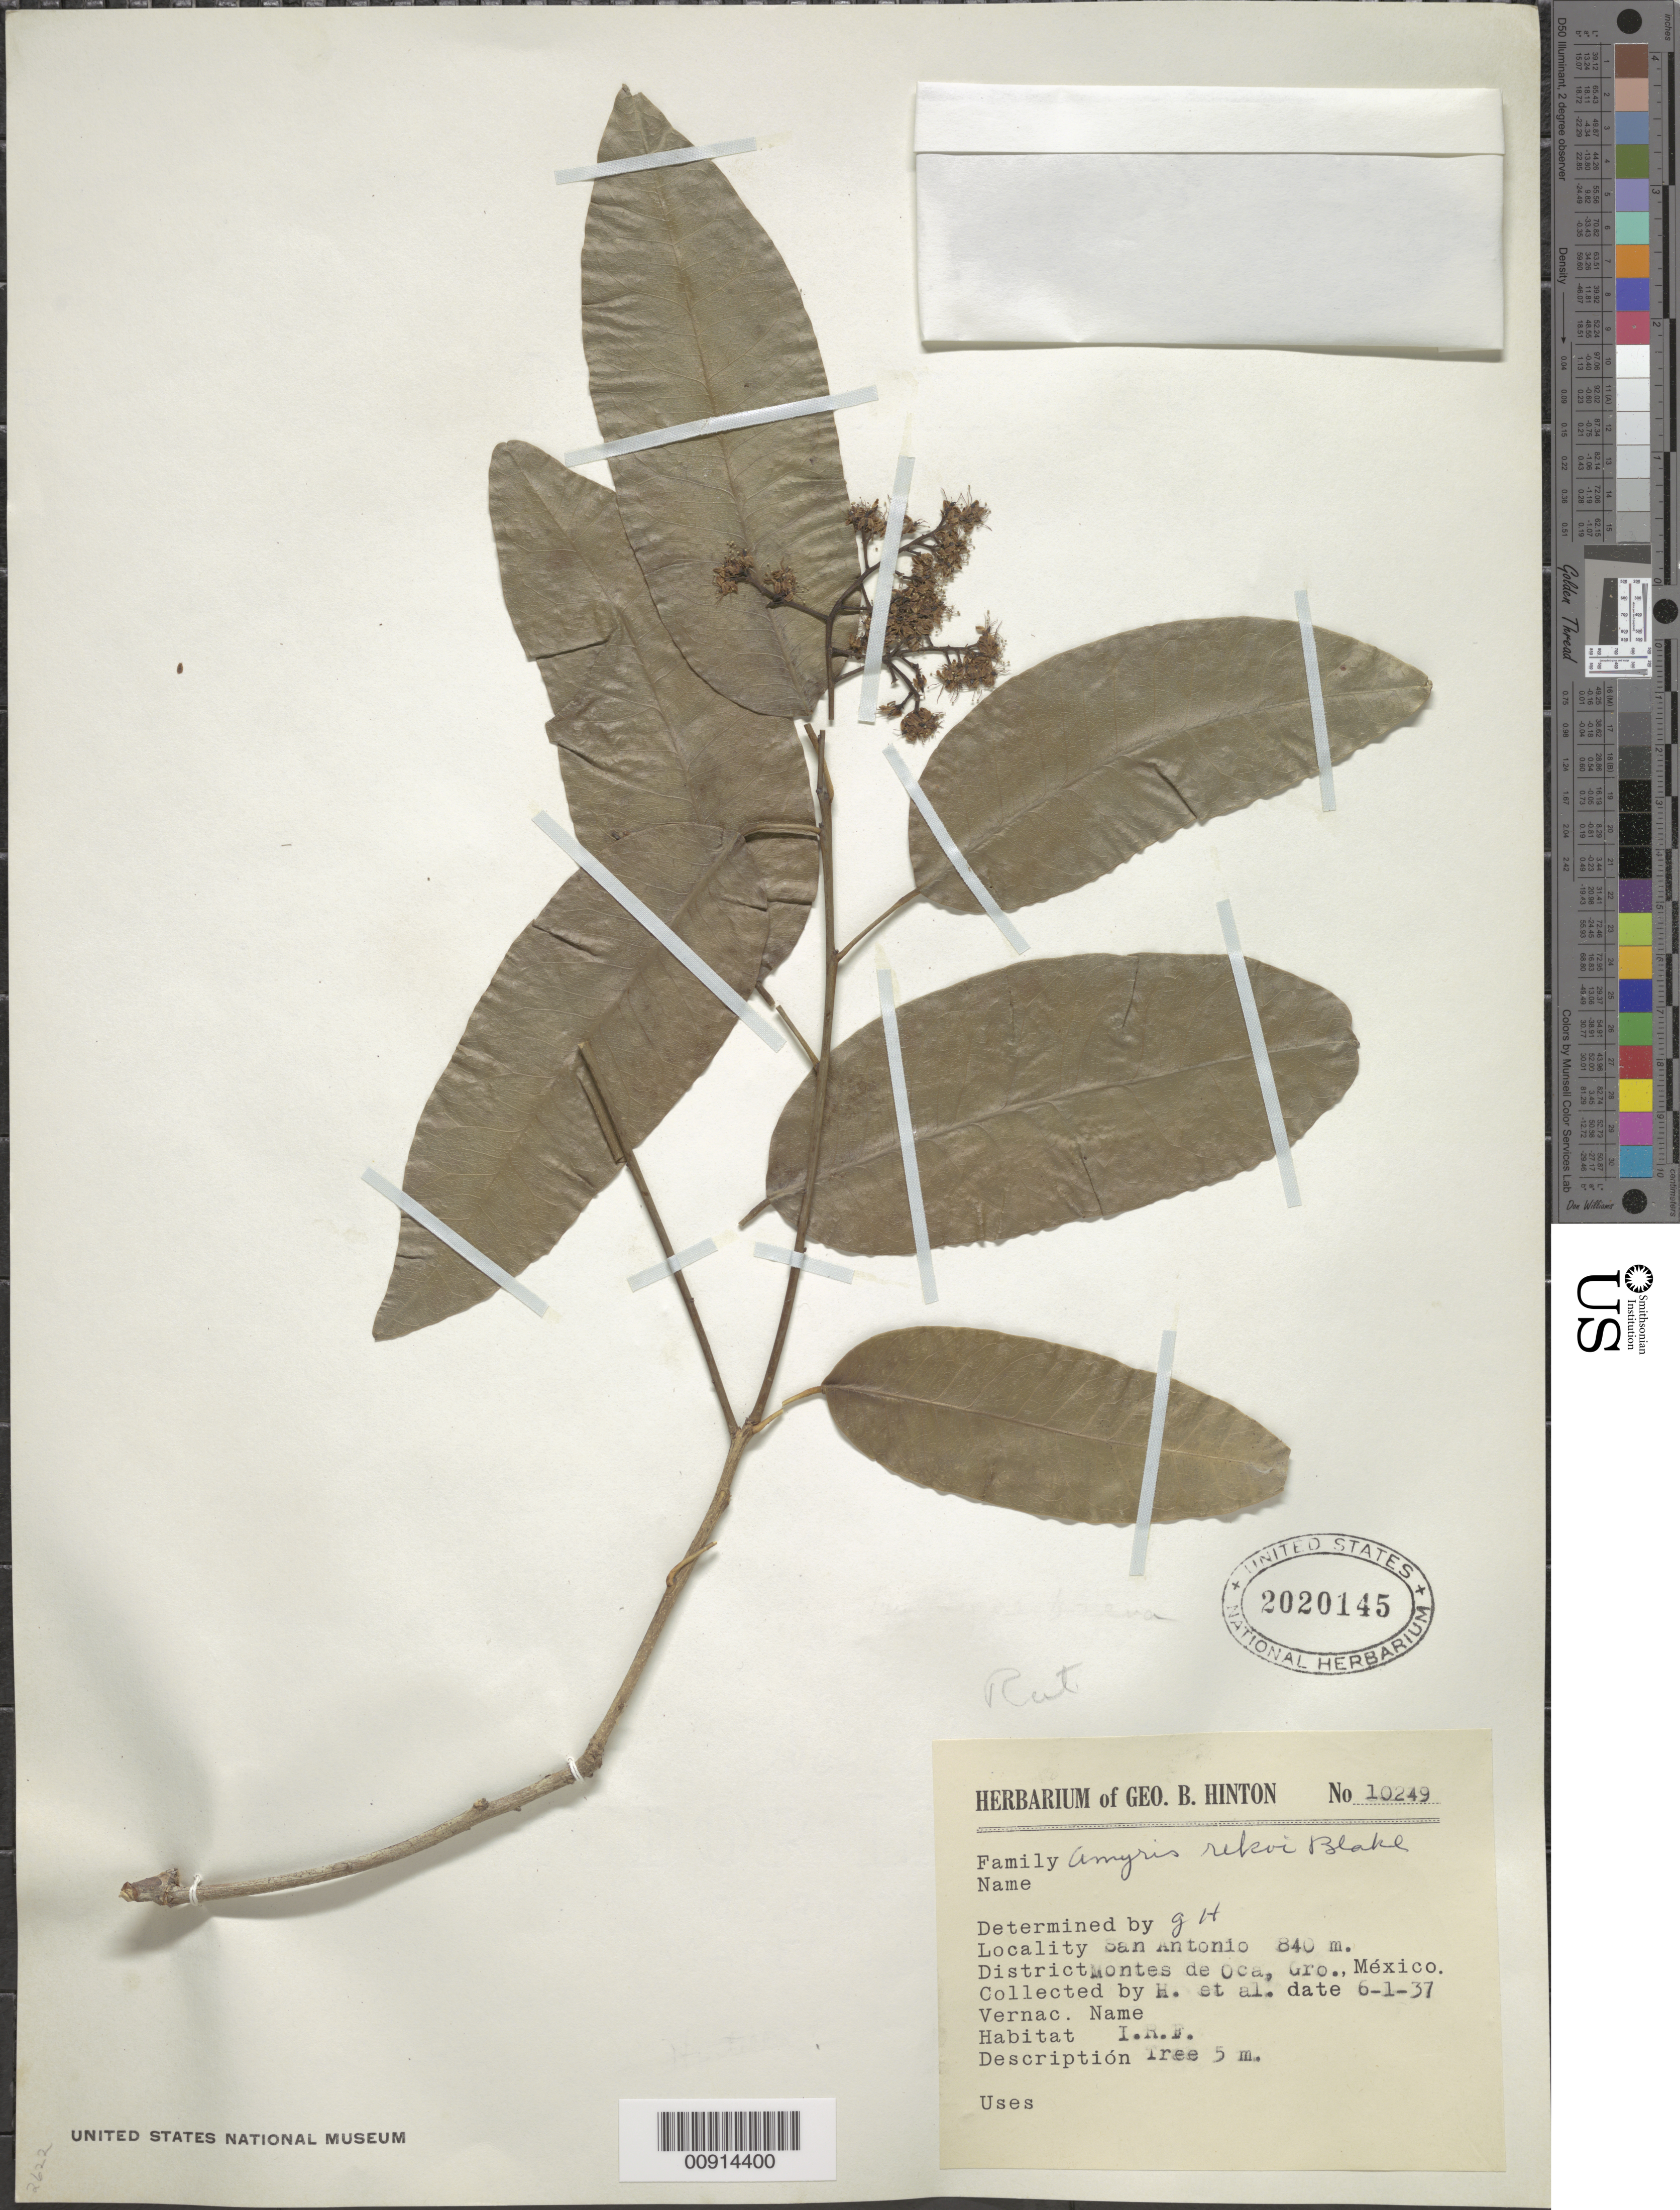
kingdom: Plantae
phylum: Tracheophyta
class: Magnoliopsida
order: Sapindales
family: Rutaceae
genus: Amyris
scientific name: Amyris rekoi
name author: Blake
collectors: G. B. Hinton & et al.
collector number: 10249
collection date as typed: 01 Jun 1937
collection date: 1937-06-01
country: Mexico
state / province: Guerrero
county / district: Montes de Oca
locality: San Antonio, District Montes de Oca, Guerrero.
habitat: I.R.F.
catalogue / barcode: US 2020145